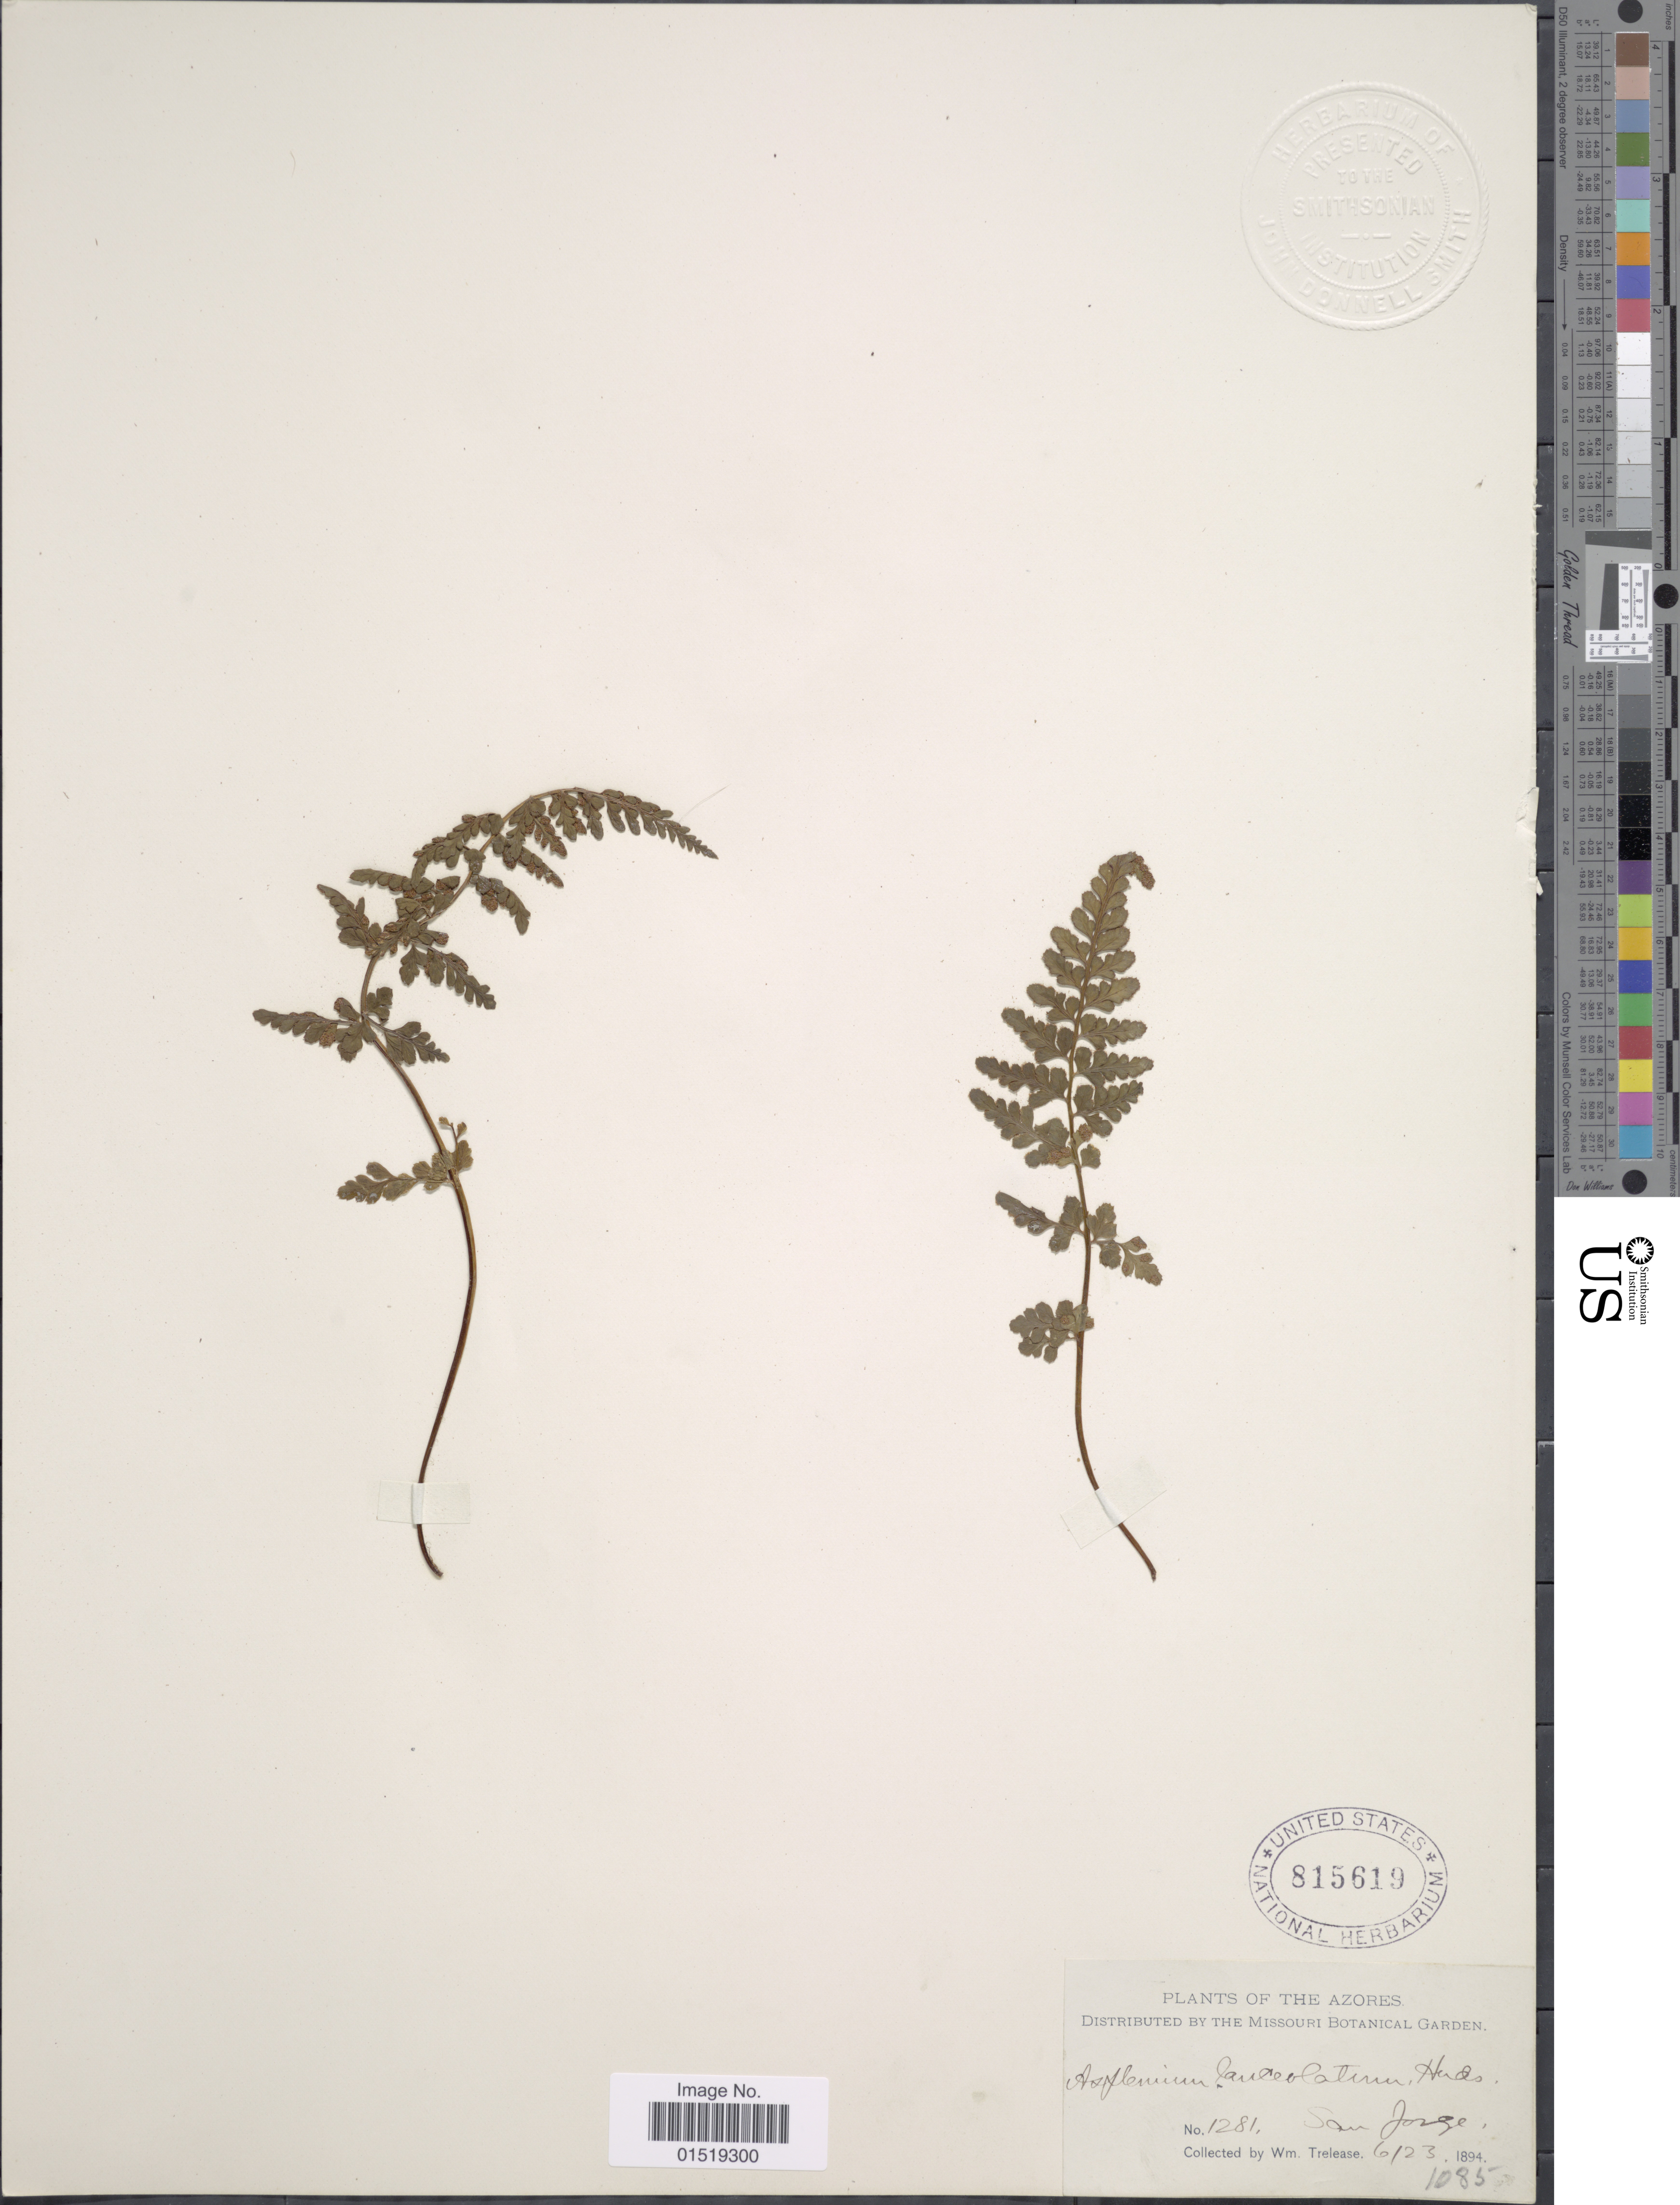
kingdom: Plantae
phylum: Tracheophyta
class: Polypodiopsida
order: Polypodiales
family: Aspleniaceae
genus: Asplenium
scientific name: Asplenium obovatum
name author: Viv.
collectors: W. Trelease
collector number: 1281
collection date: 1894-06-23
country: Portugal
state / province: Azores (Aut. Reg.)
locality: San Jorge.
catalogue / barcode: US 815619